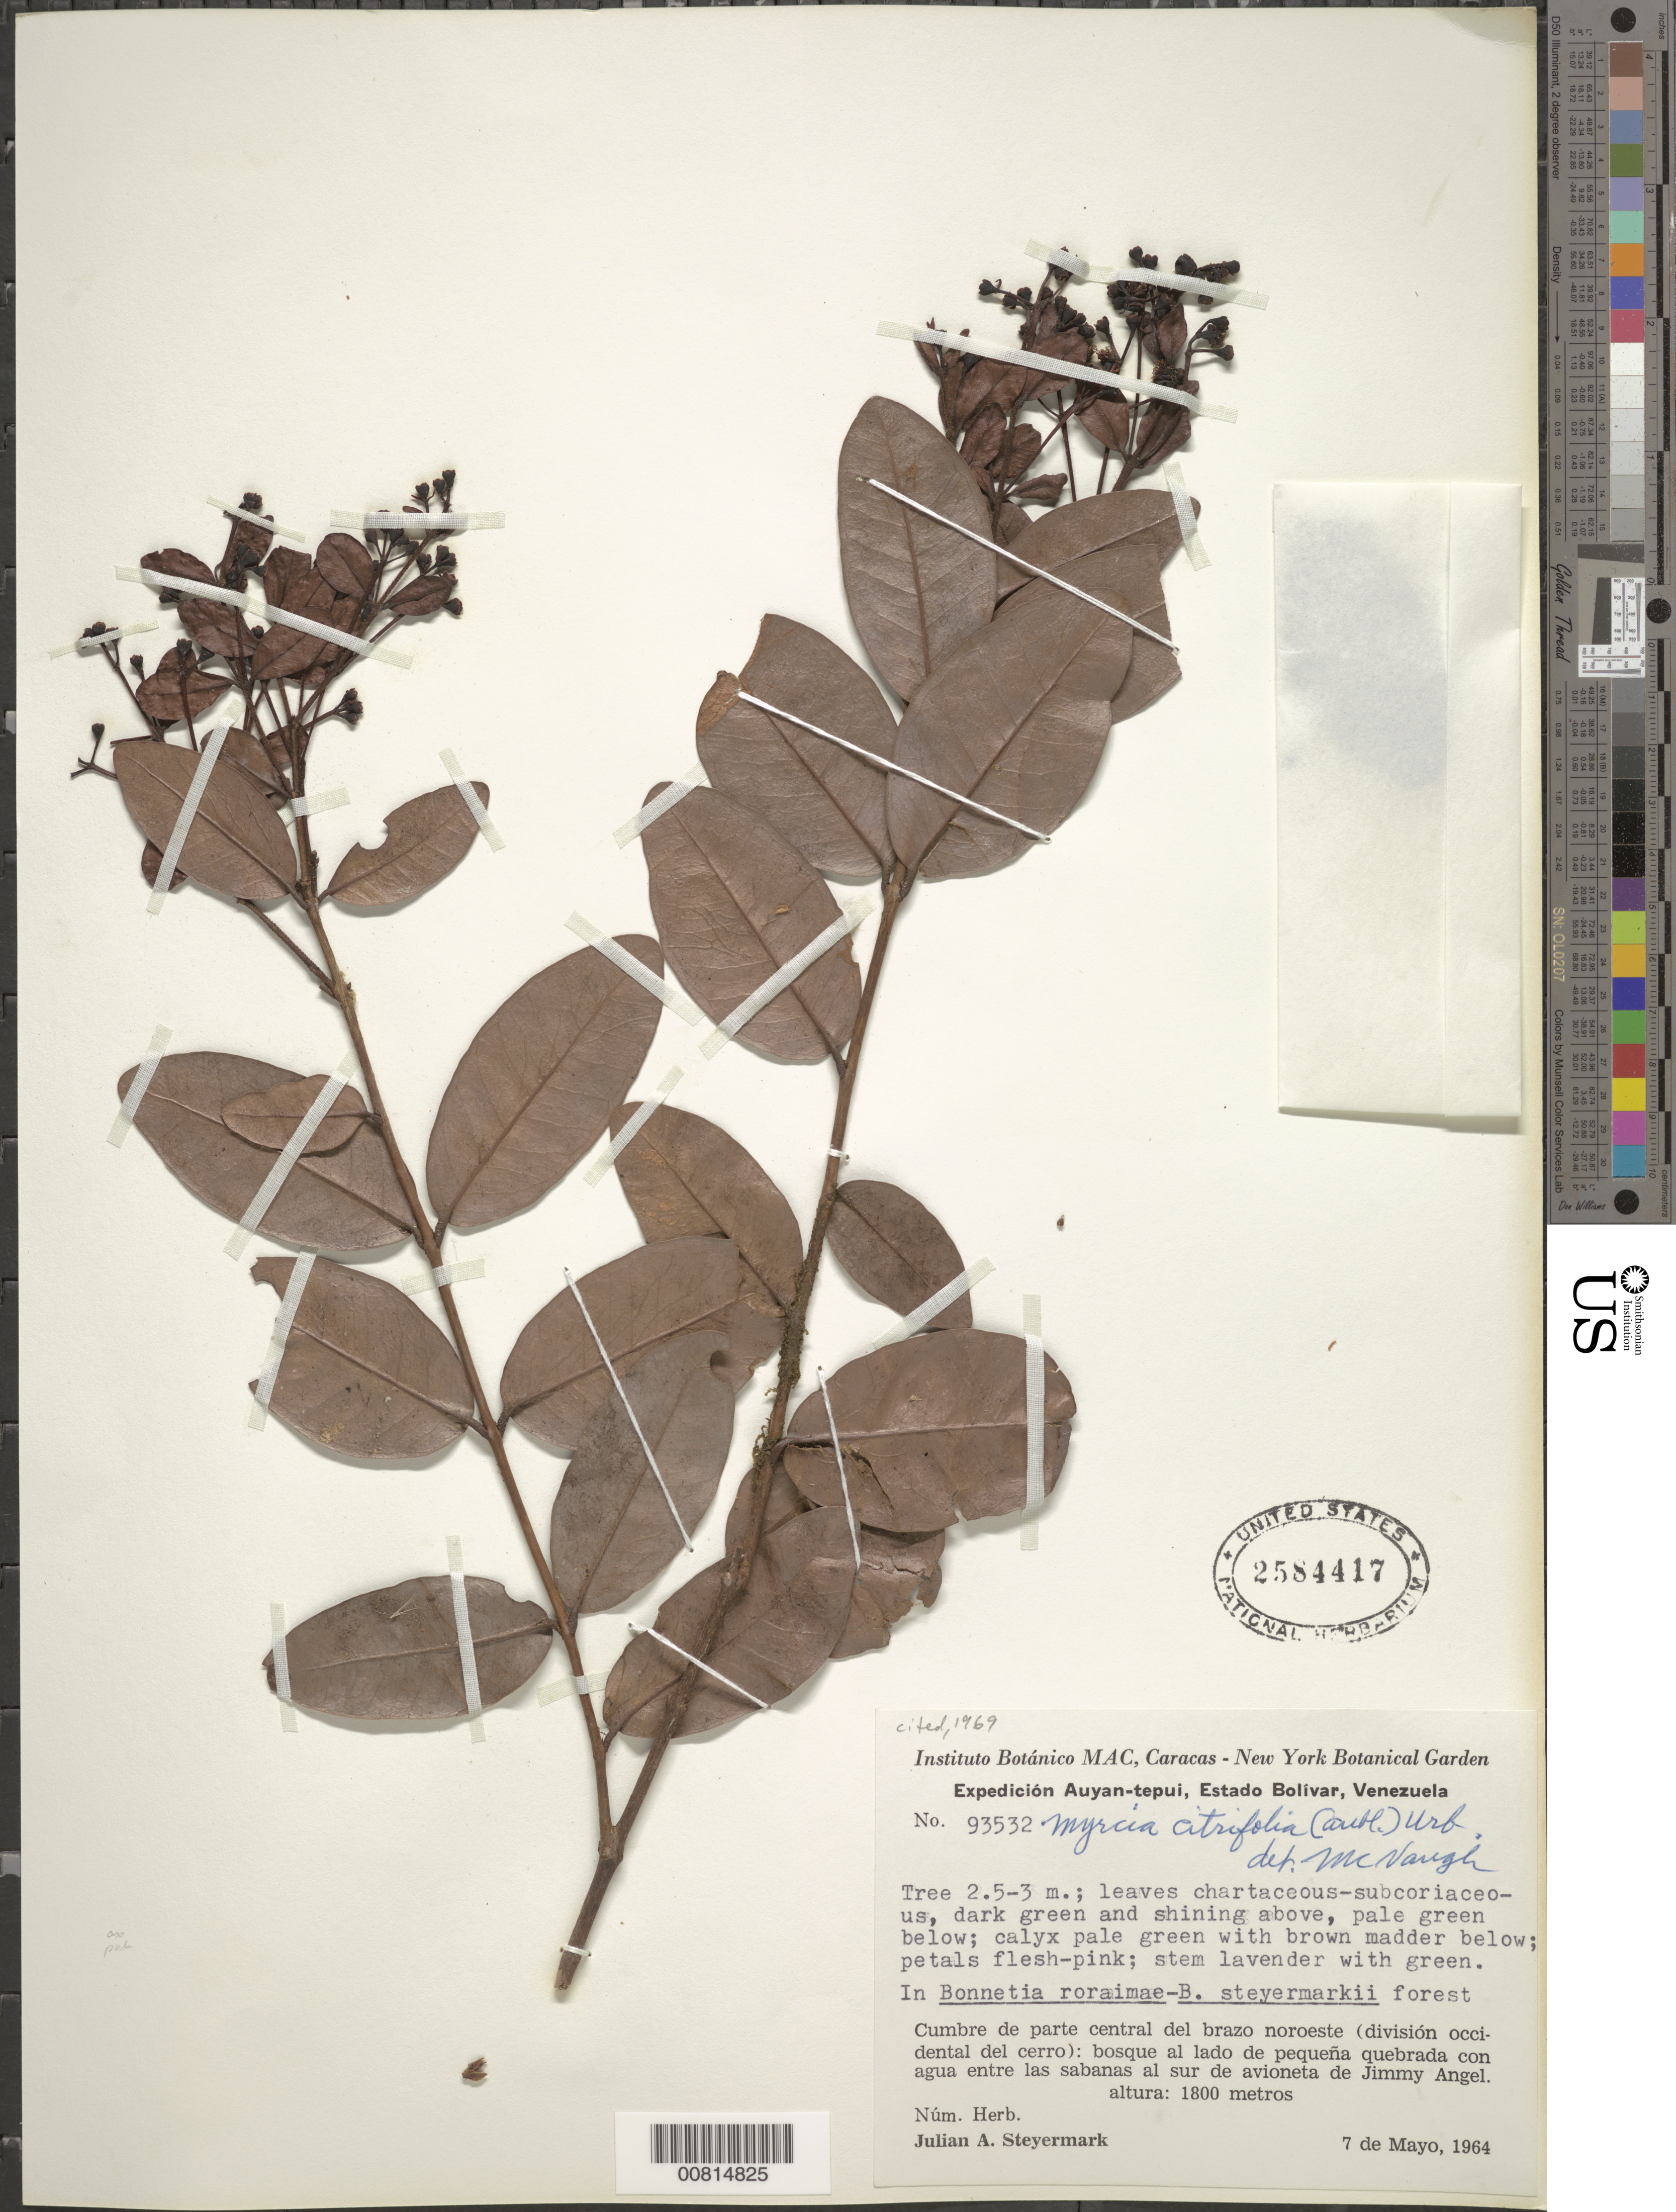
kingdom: Plantae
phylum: Tracheophyta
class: Magnoliopsida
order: Myrtales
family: Myrtaceae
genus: Myrcia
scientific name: Myrcia citrifolia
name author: (Aubl.) Urb.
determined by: McVaugh, R.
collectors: J. Steyermark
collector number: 93532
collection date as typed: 7-May-64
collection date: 1964-05-07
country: Venezuela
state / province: Bolívar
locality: Auyan-tepuí, cumbre de la parte central del brazo noroeste (div. occidental del cerro), al sur de avioneta de Jimmy Angel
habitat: Bosque al lado de pequena quebrada con agua entre la sabana; in Bonnetia roraimae-B. steyermarkii forest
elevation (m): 1800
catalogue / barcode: US 2584417